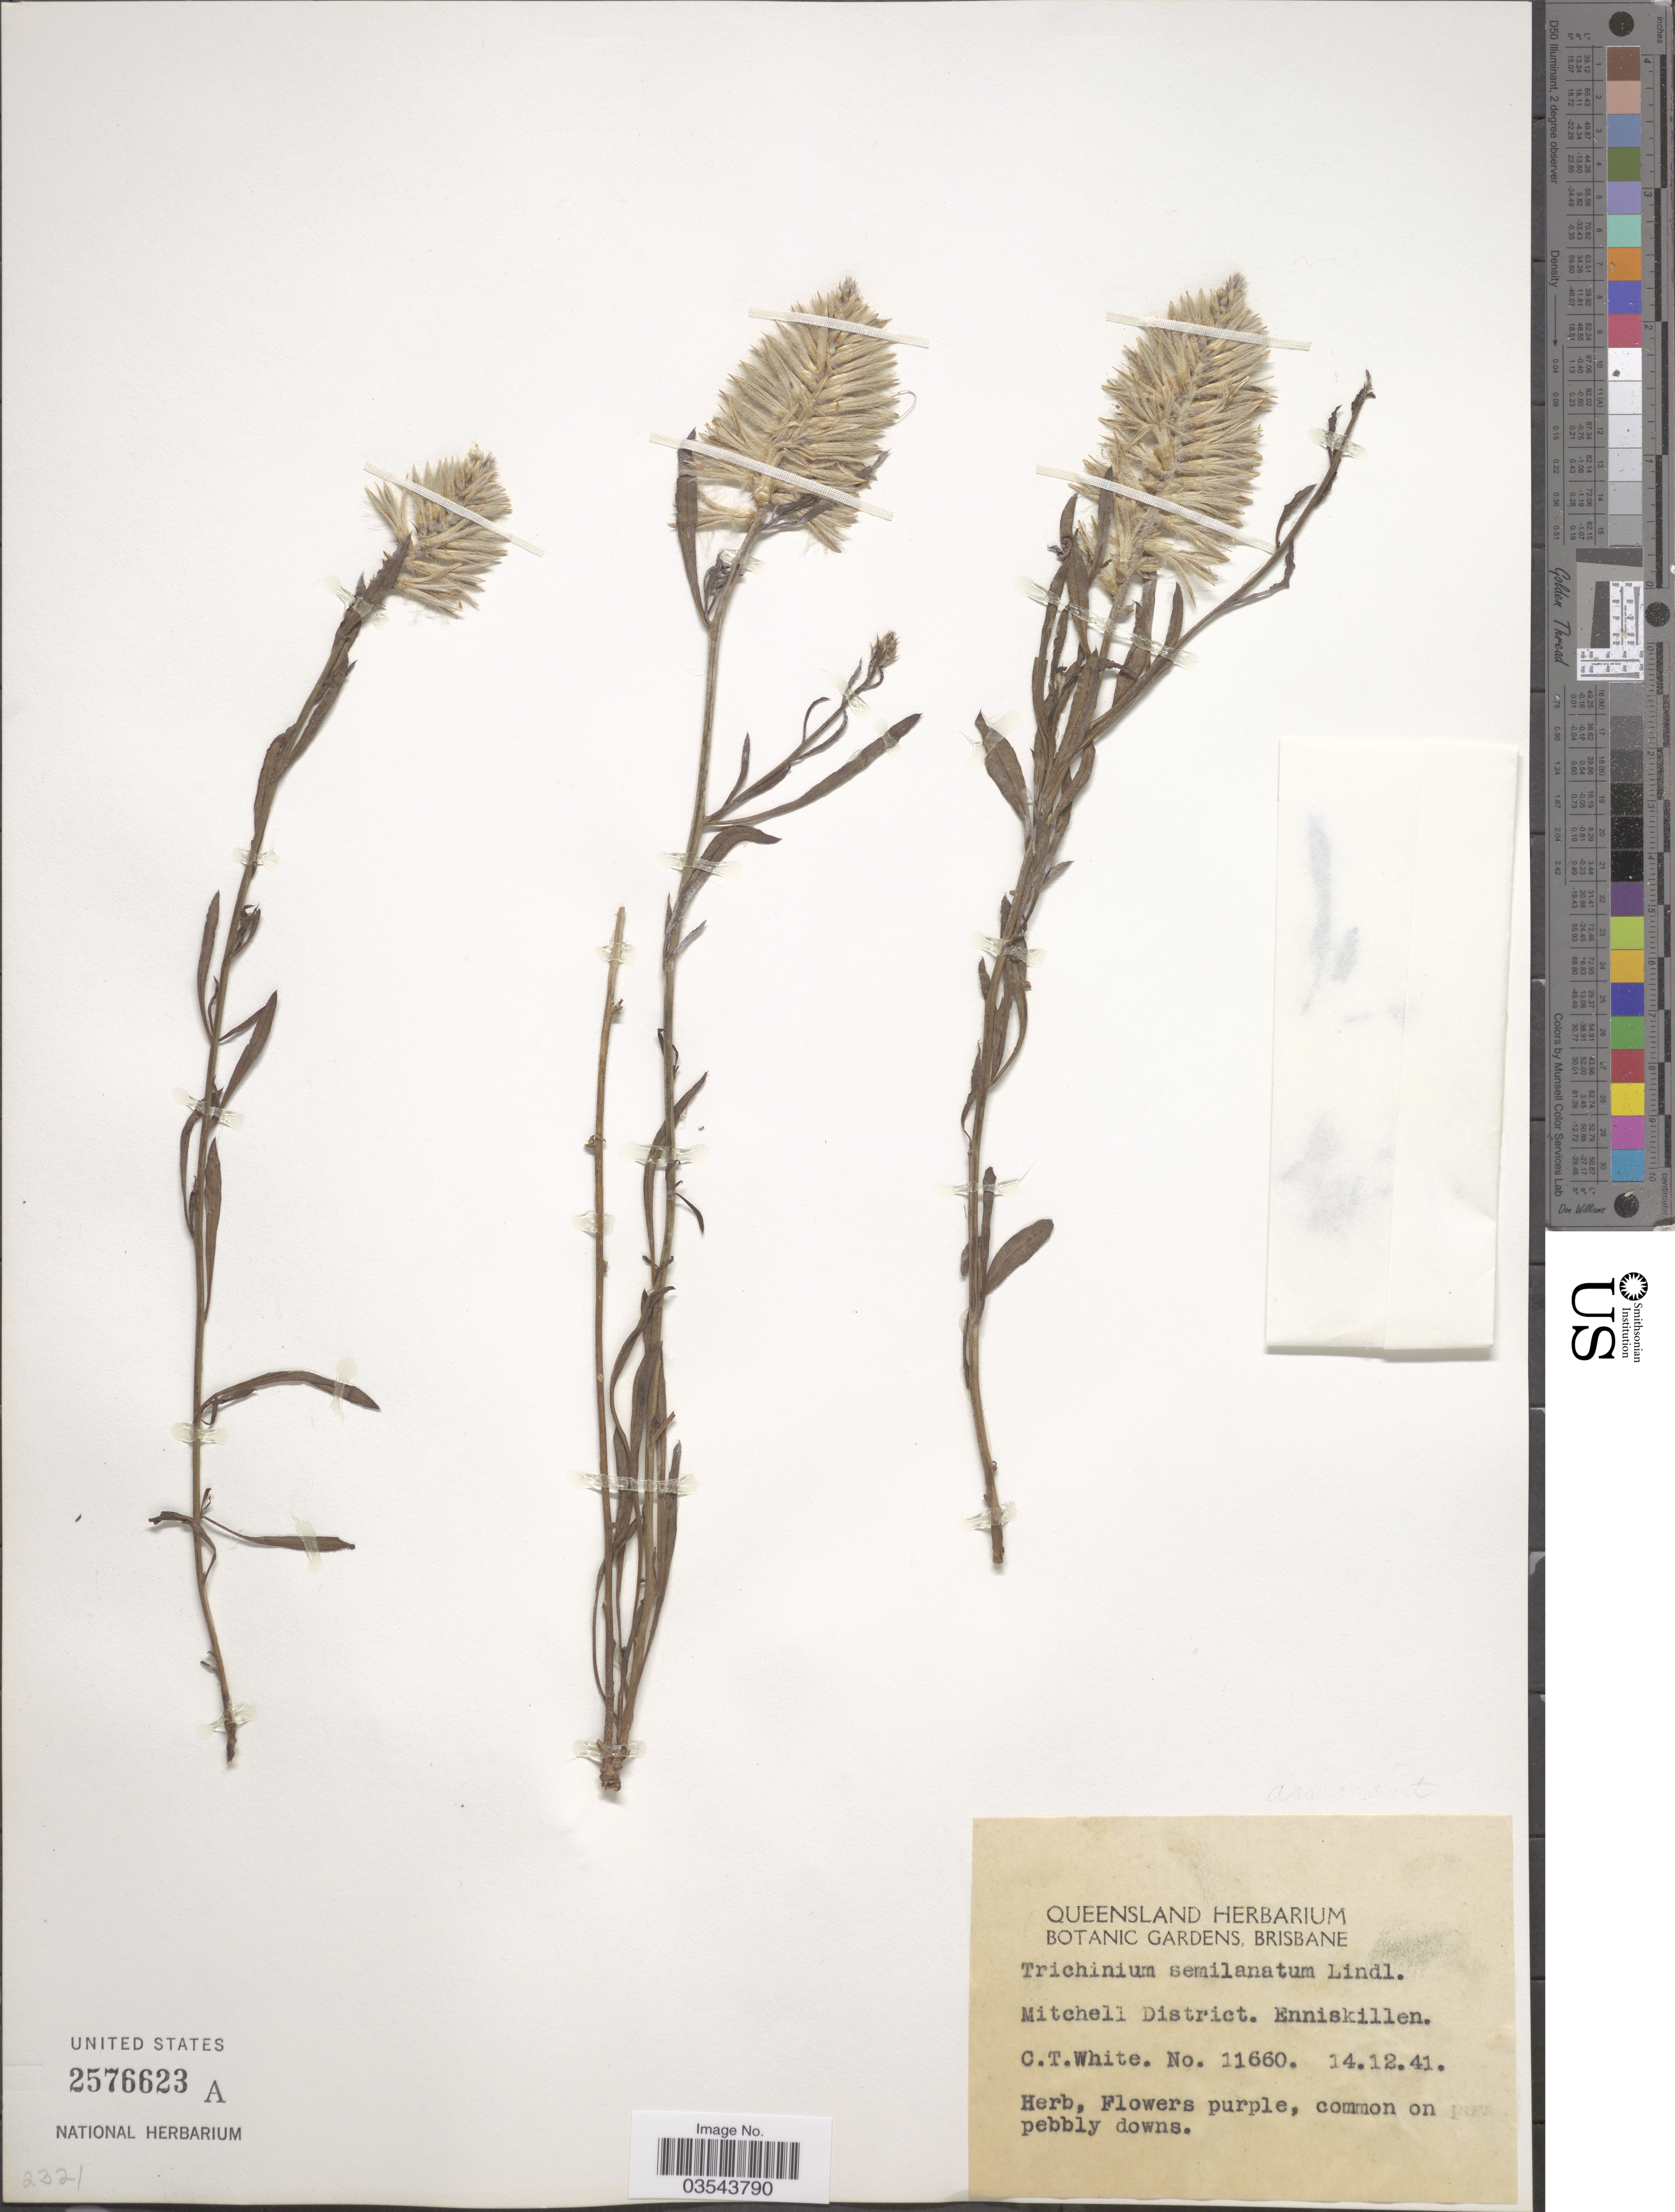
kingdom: Plantae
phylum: Tracheophyta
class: Magnoliopsida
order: Caryophyllales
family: Amaranthaceae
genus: Ptilotus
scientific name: Ptilotus semilanatus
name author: (Lindl.) J.M. Black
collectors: C. T. White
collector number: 11660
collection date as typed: Transcribed d/m/y: 14/12/41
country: Australia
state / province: Queensland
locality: Mitchell District. Enniskillen.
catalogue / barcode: US 2576623A